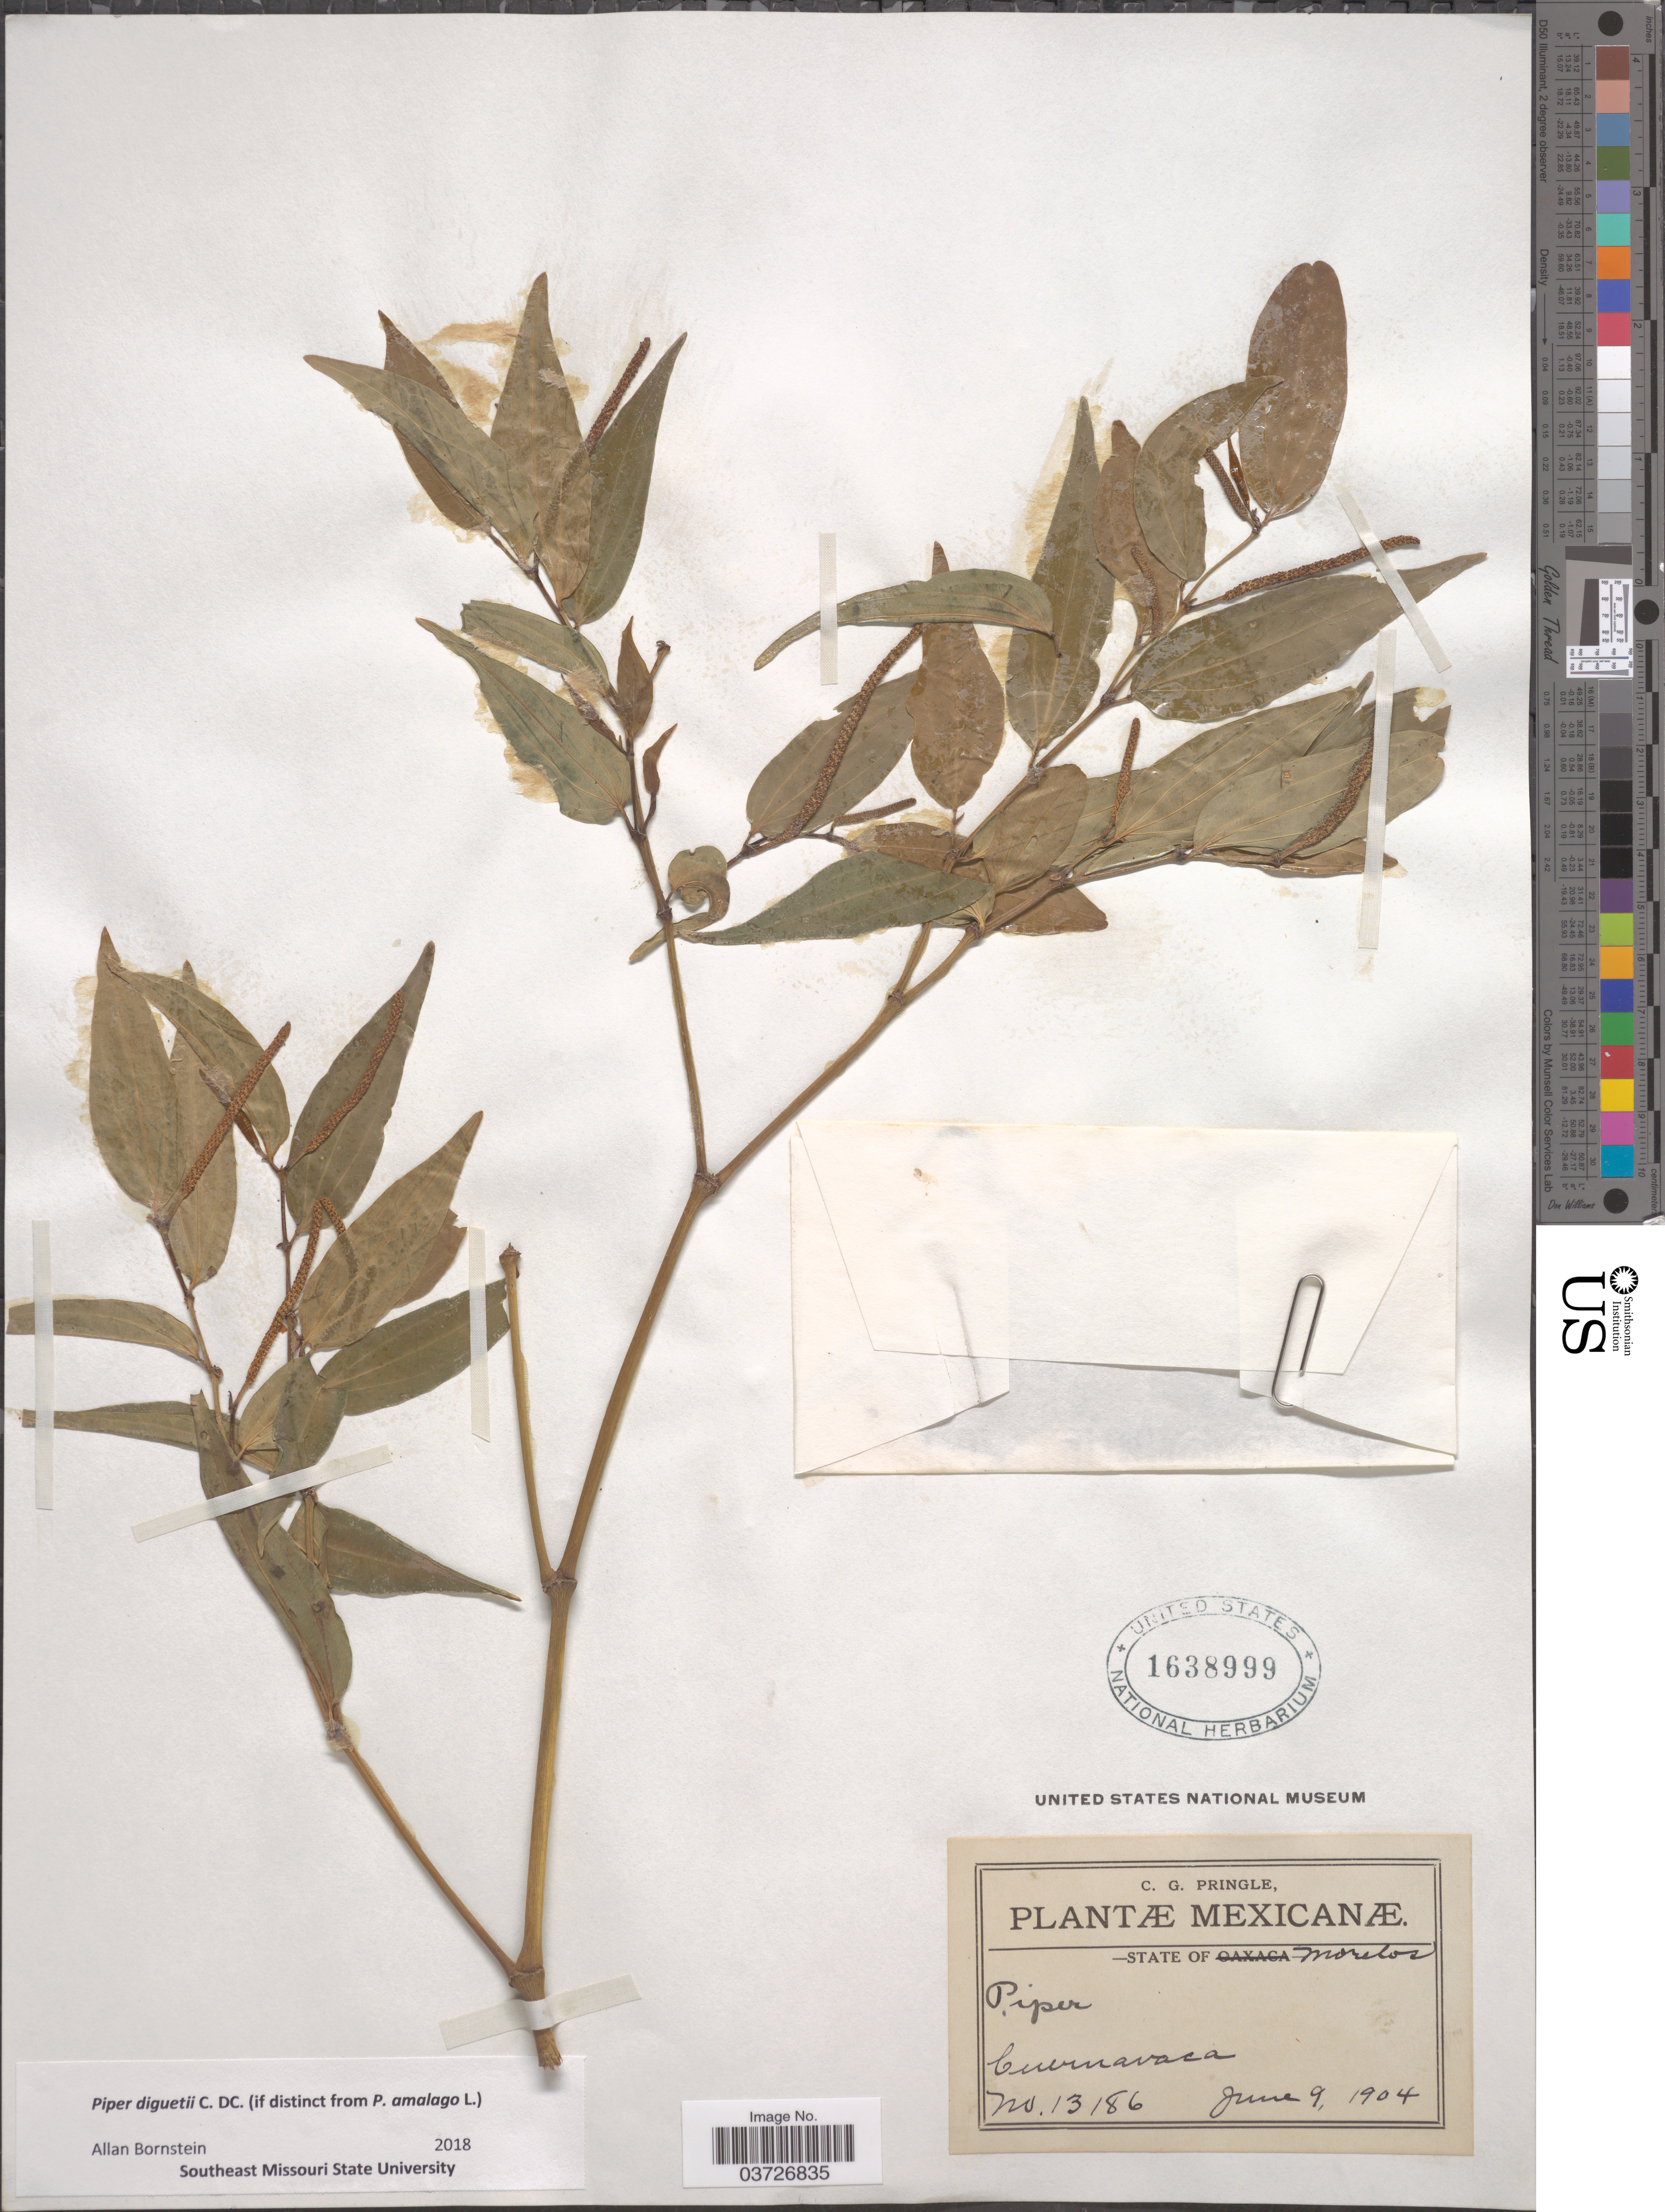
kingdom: Plantae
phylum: Tracheophyta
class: Magnoliopsida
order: Piperales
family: Piperaceae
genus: Piper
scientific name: Piper diguetii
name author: C. DC.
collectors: C. G. Pringle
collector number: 13186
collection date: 1904-06-09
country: Mexico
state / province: Morelos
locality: Cuernavaca.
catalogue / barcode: US 1638999